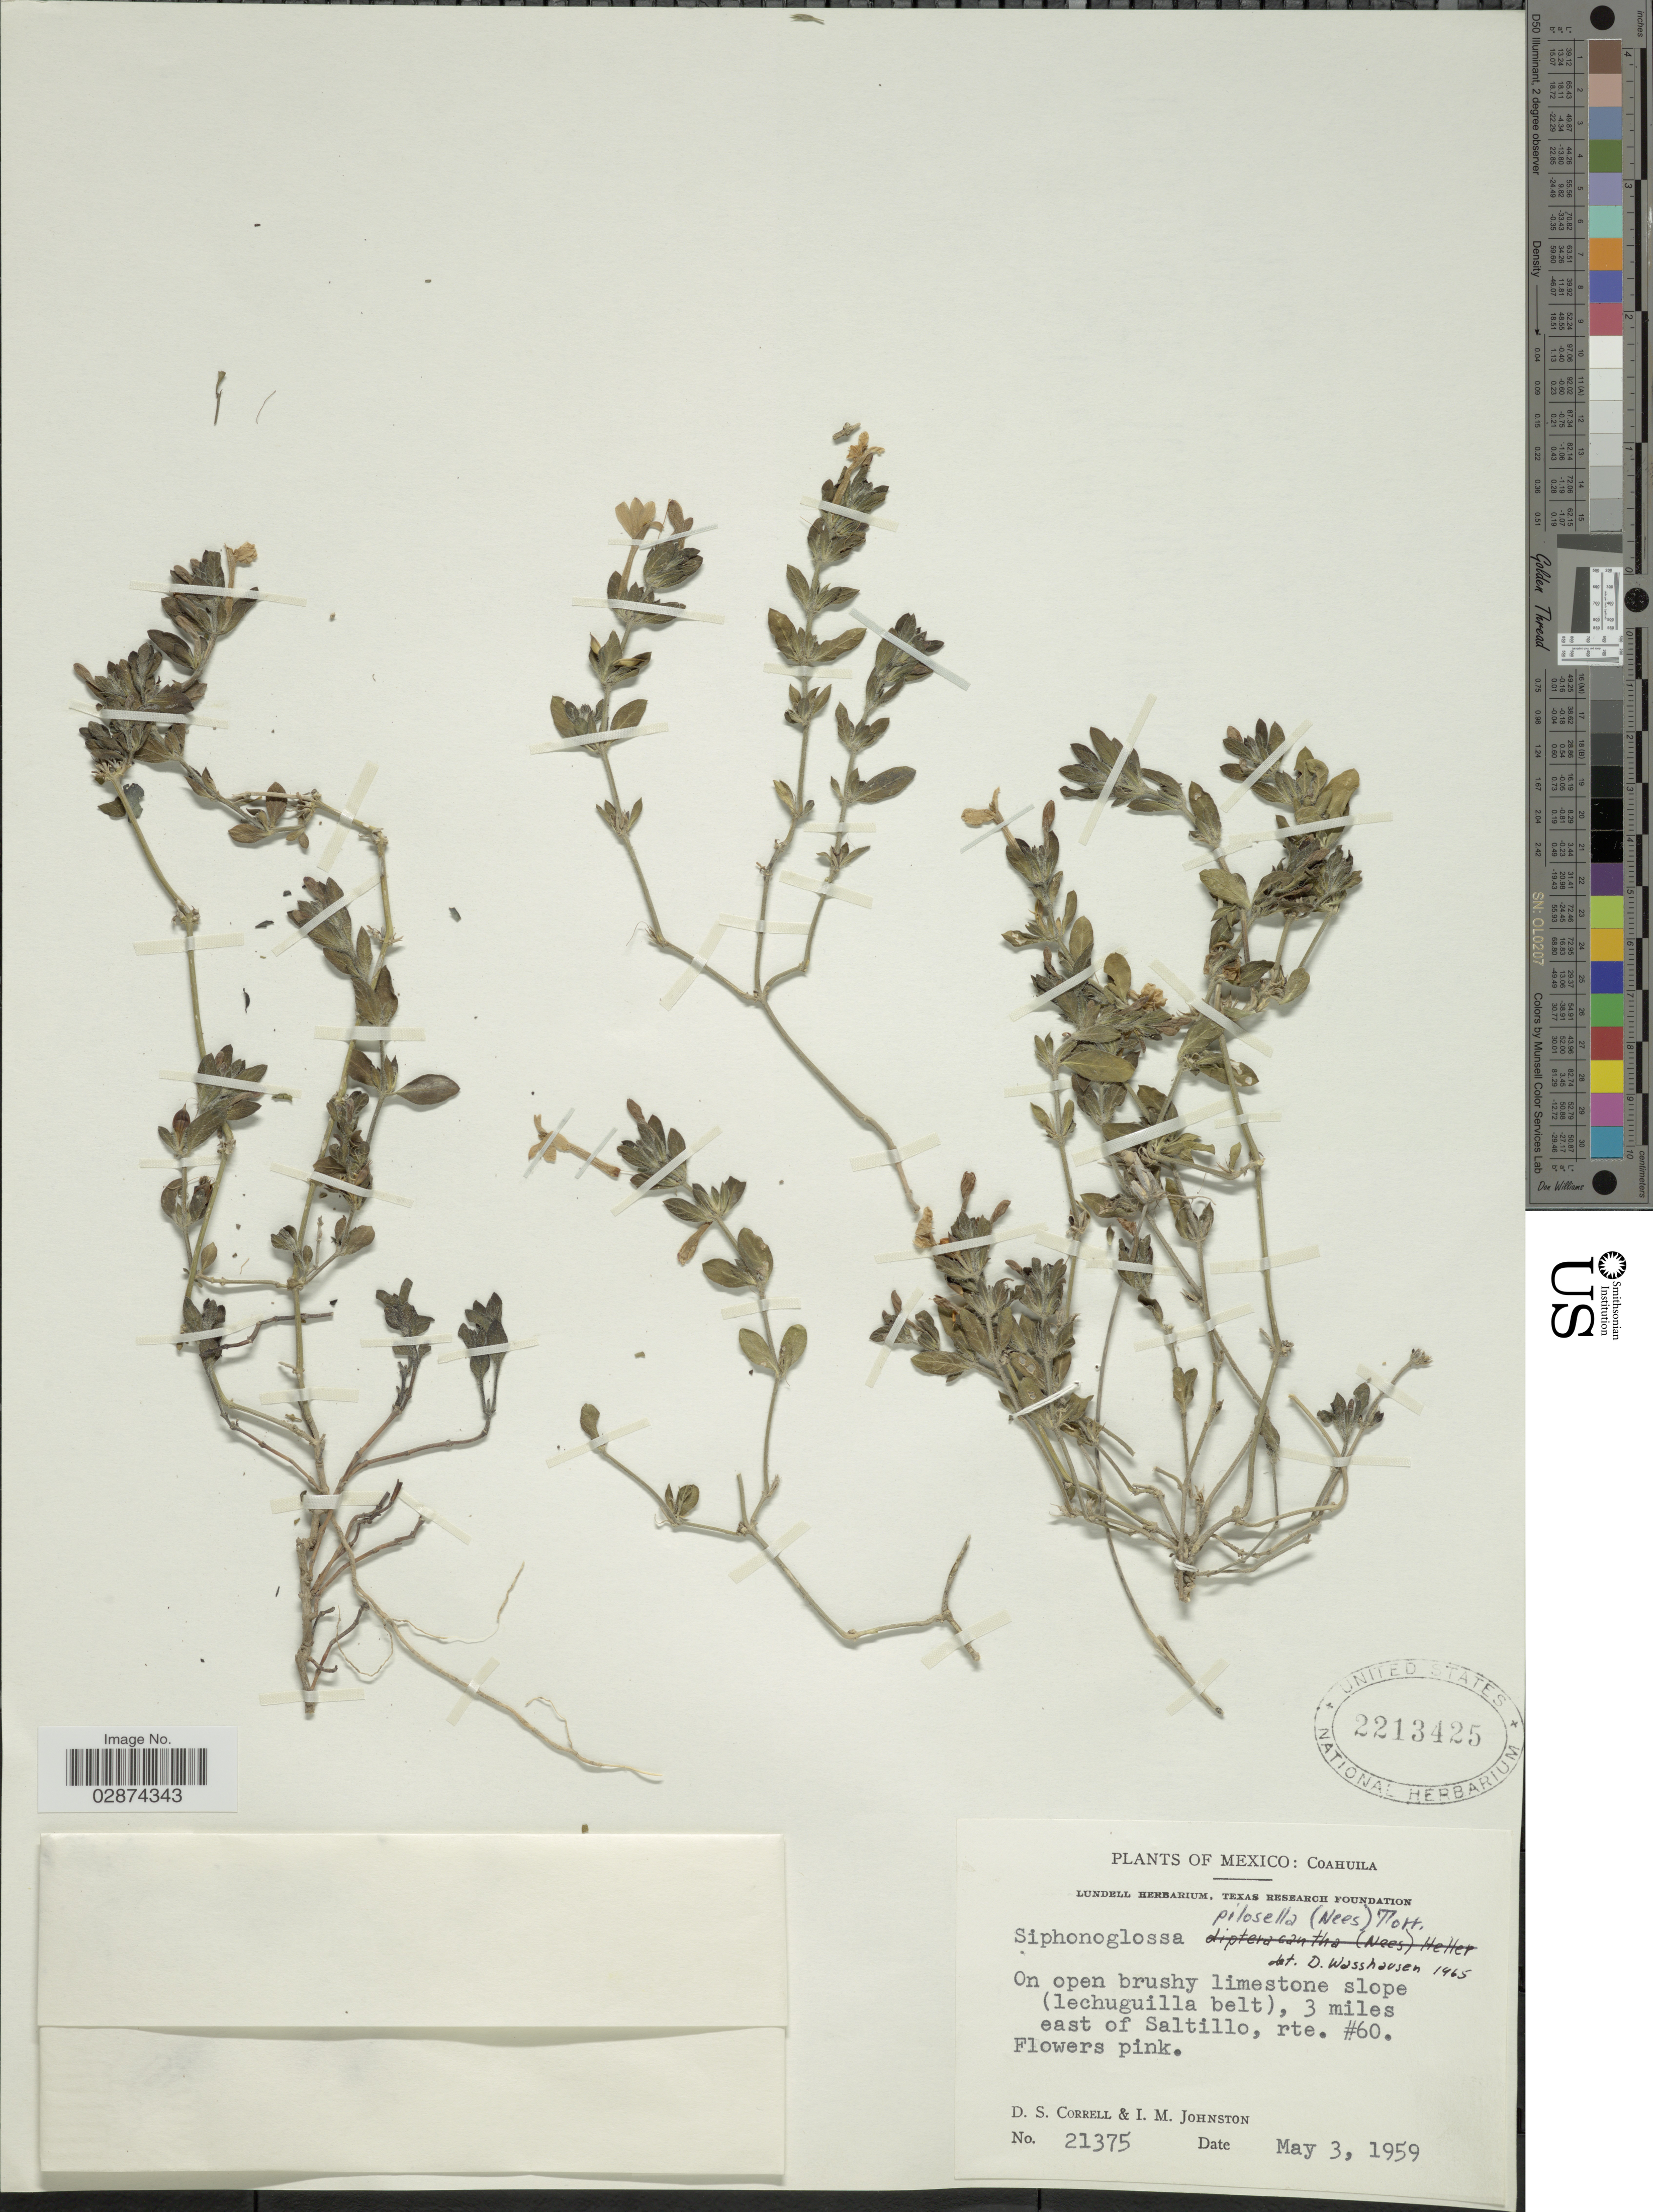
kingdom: Plantae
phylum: Tracheophyta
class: Magnoliopsida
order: Lamiales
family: Acanthaceae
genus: Justicia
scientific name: Justicia pilosella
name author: (Nees) Hilsenb.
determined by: Fisher, Amanda, (LOB), California State University, Long Beach (UNITED STATES)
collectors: D. S. Correll & I.M. Johnston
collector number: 21375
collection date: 1959-05-03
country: Mexico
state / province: Coahuila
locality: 3 miles east of Saltillo, rte. #60.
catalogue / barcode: US 2213425